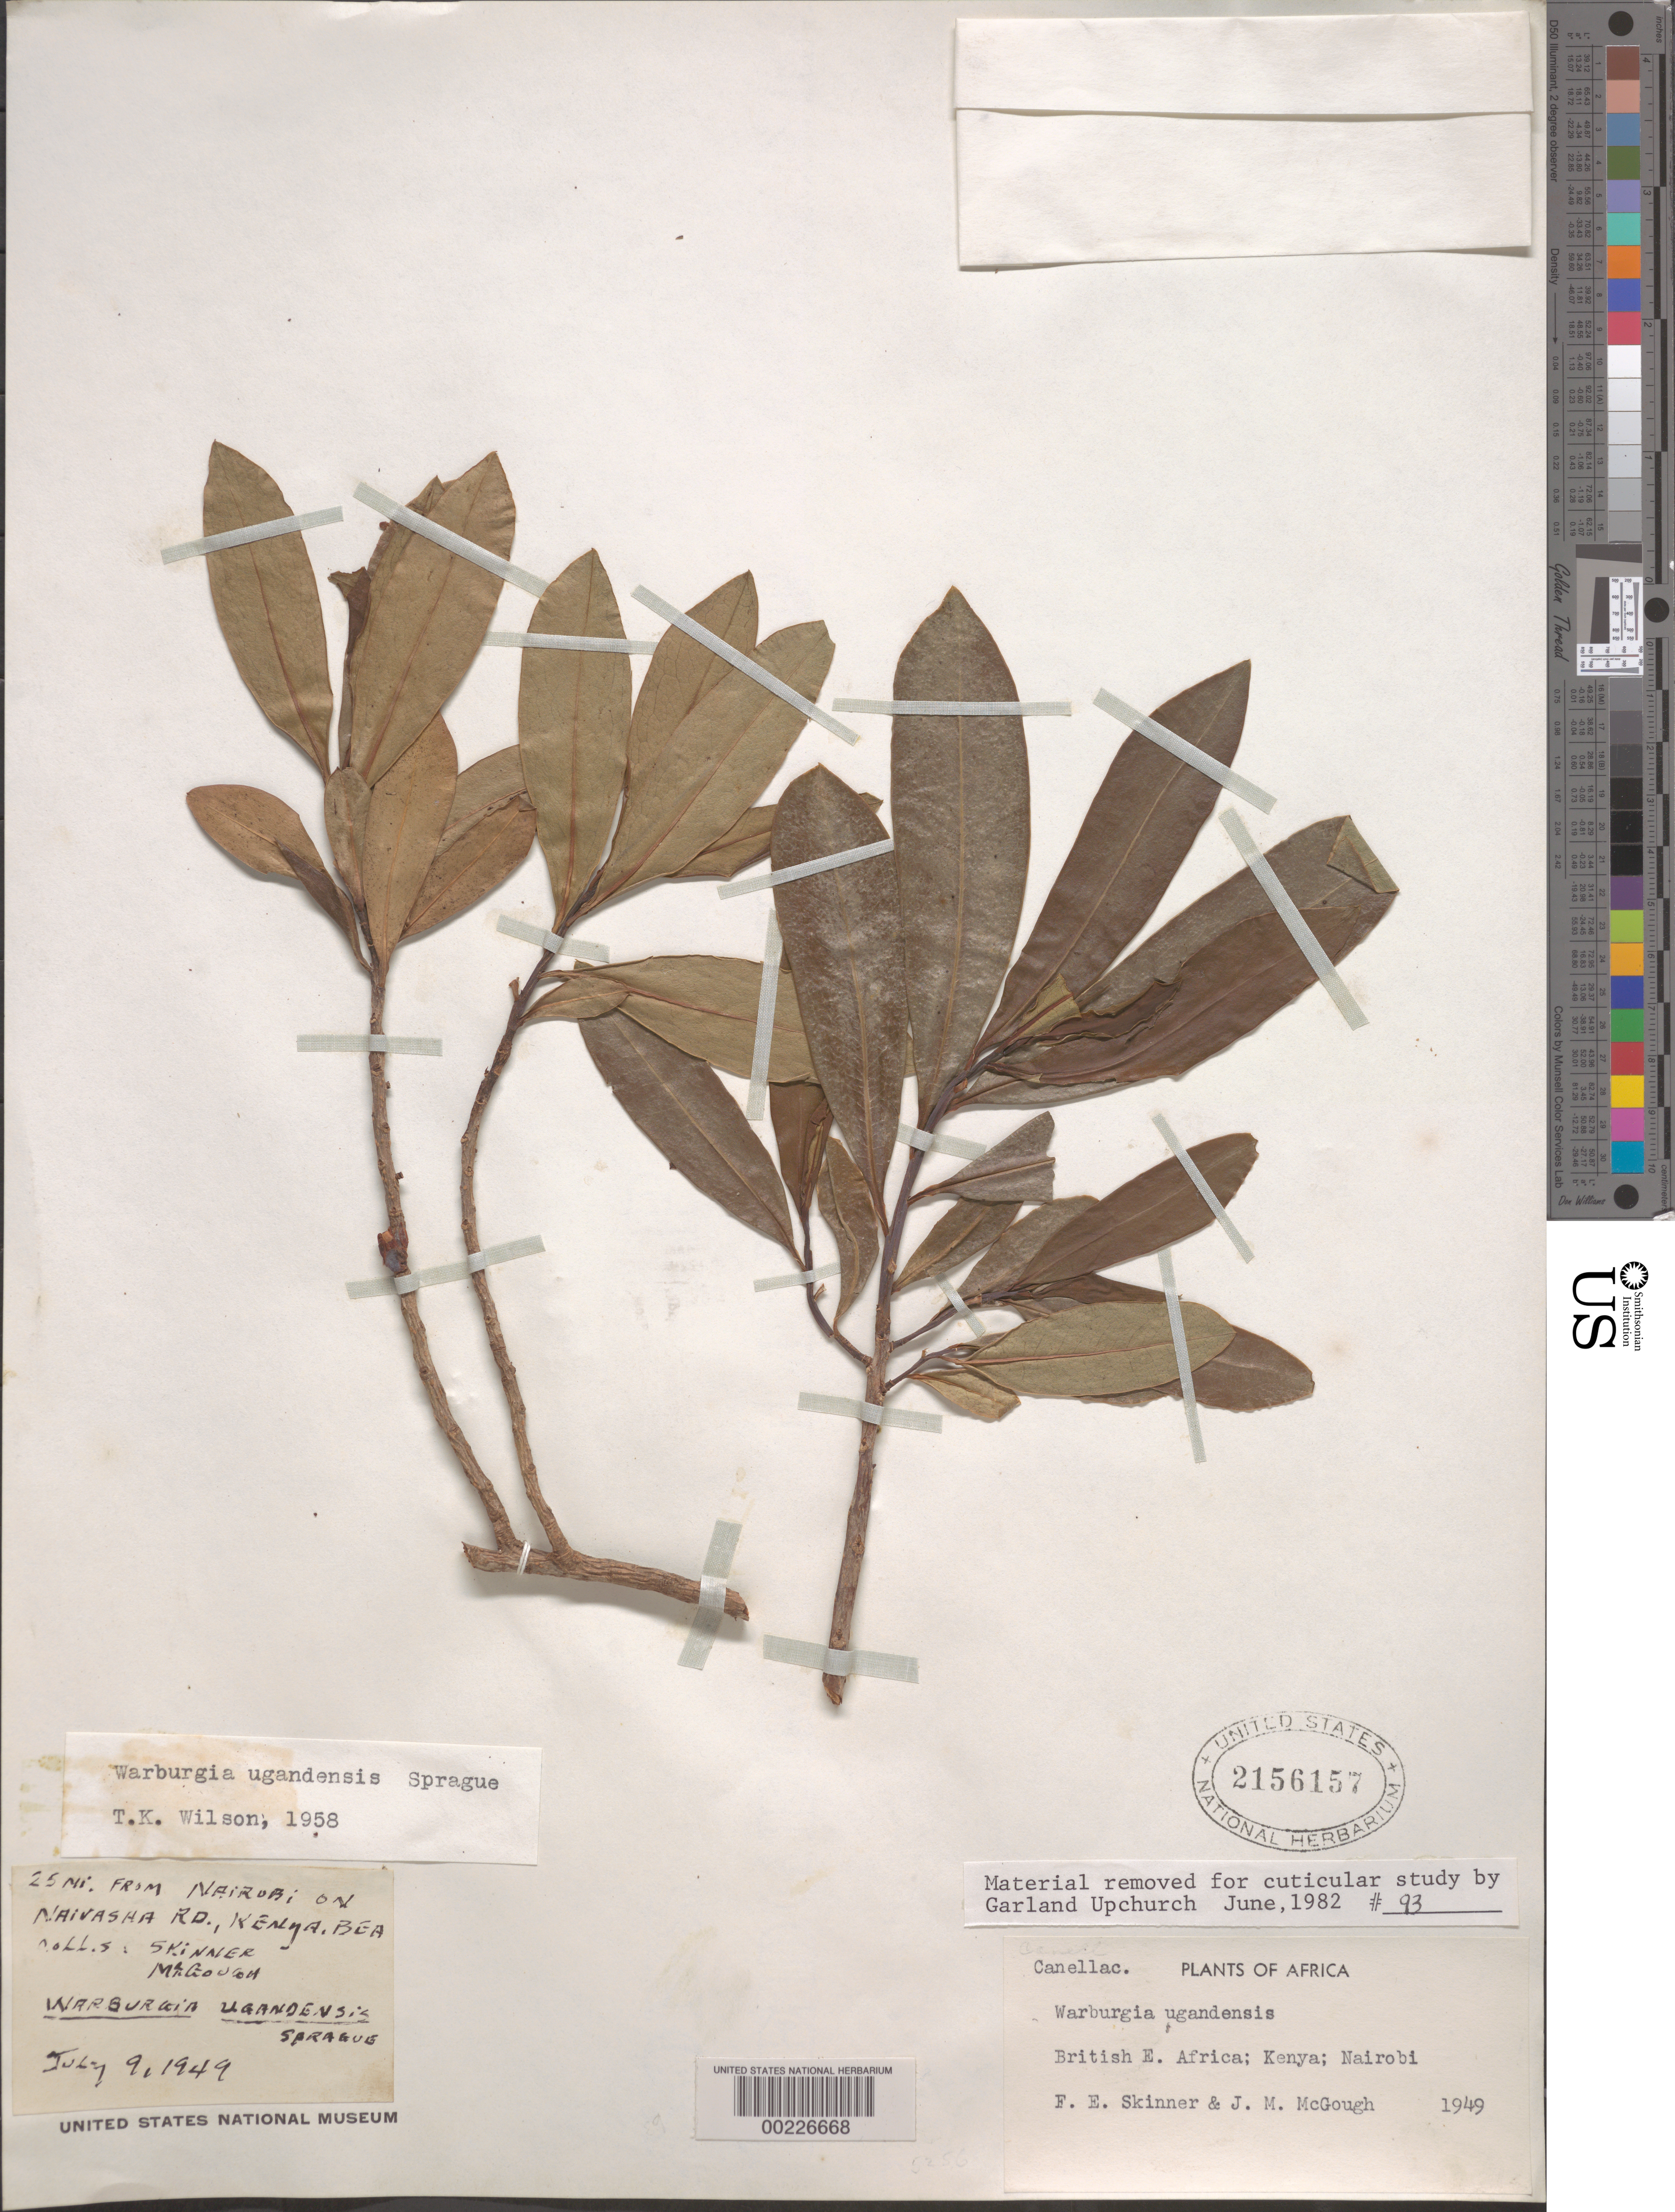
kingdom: Plantae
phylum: Tracheophyta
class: Magnoliopsida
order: Canellales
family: Canellaceae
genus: Warburgia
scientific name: Warburgia ugandensis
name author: Sprague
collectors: F. Skinner & J. Mcgough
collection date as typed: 09 Jul 1949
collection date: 1949-07-09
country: Kenya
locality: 25 mi from nairobi on naivasha rd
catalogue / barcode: US 2156157